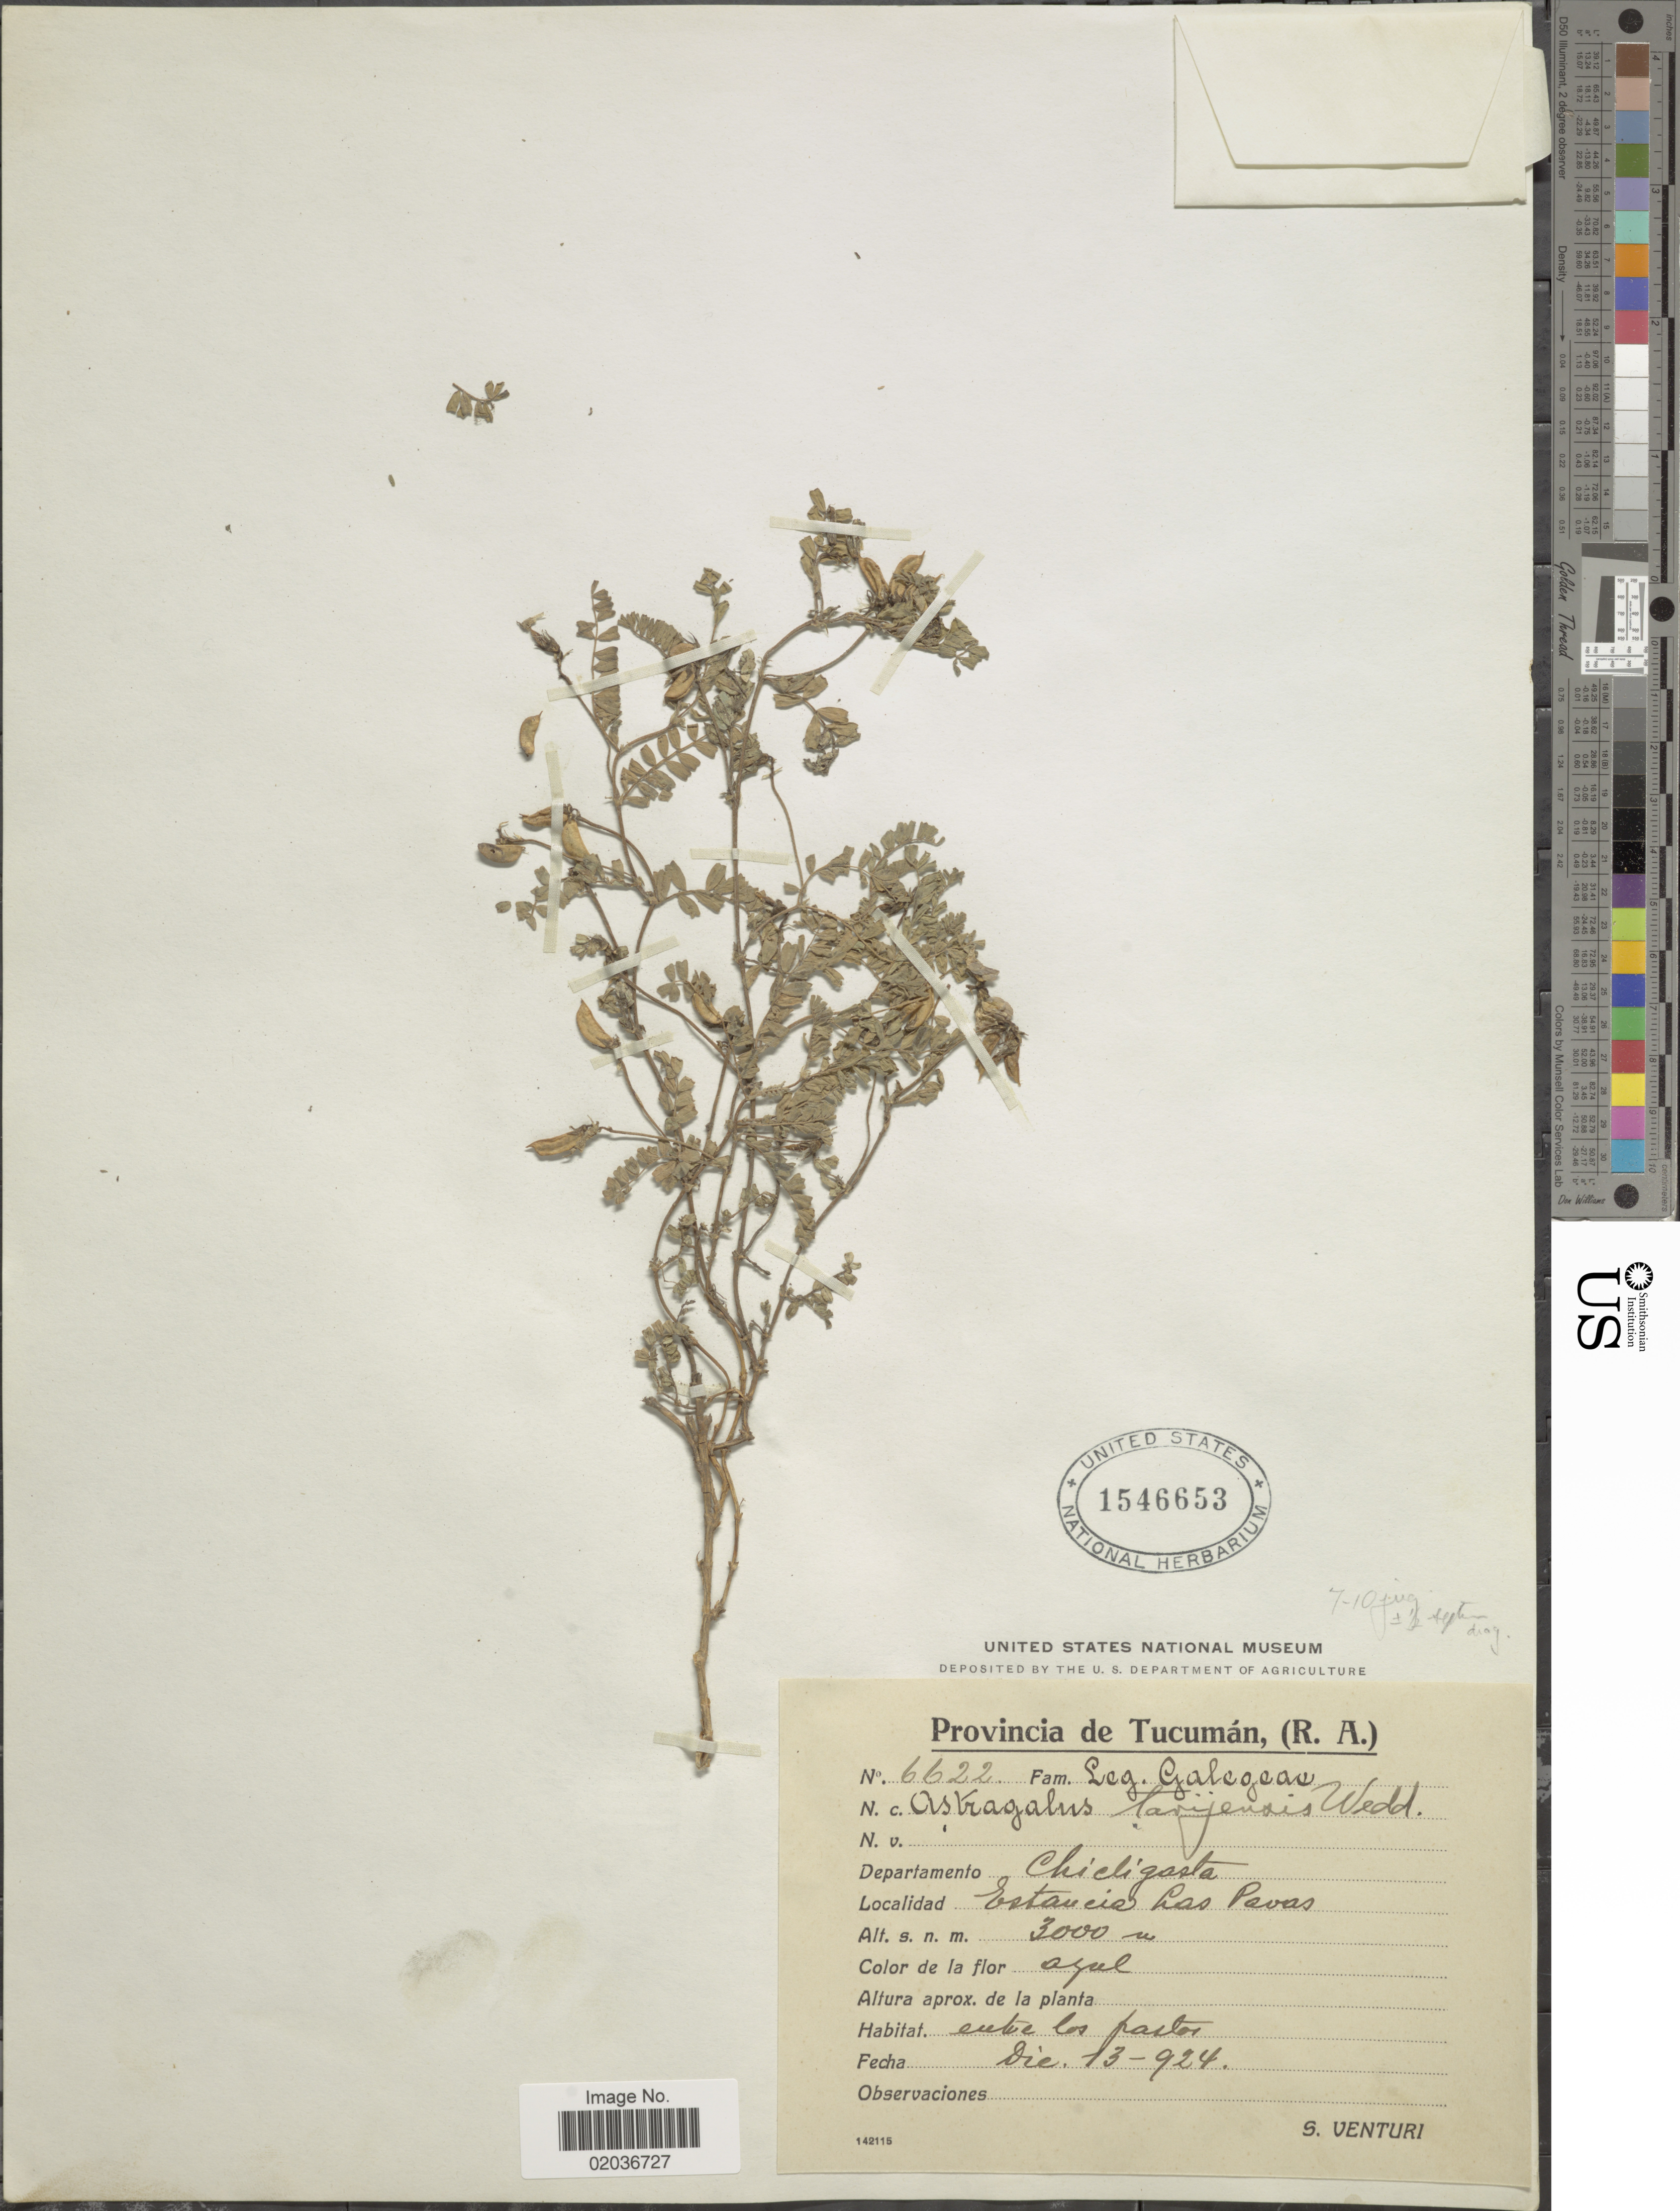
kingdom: Plantae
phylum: Tracheophyta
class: Magnoliopsida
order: Fabales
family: Fabaceae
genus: Astragalus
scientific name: Astragalus tarijensis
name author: Wedd.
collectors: S. Venturi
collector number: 6622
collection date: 1924-12-13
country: Argentina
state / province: Tucuman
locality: (R.A.), Departamento Chicligasta, Estancia Las Pavas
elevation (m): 3000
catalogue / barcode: US 1546653